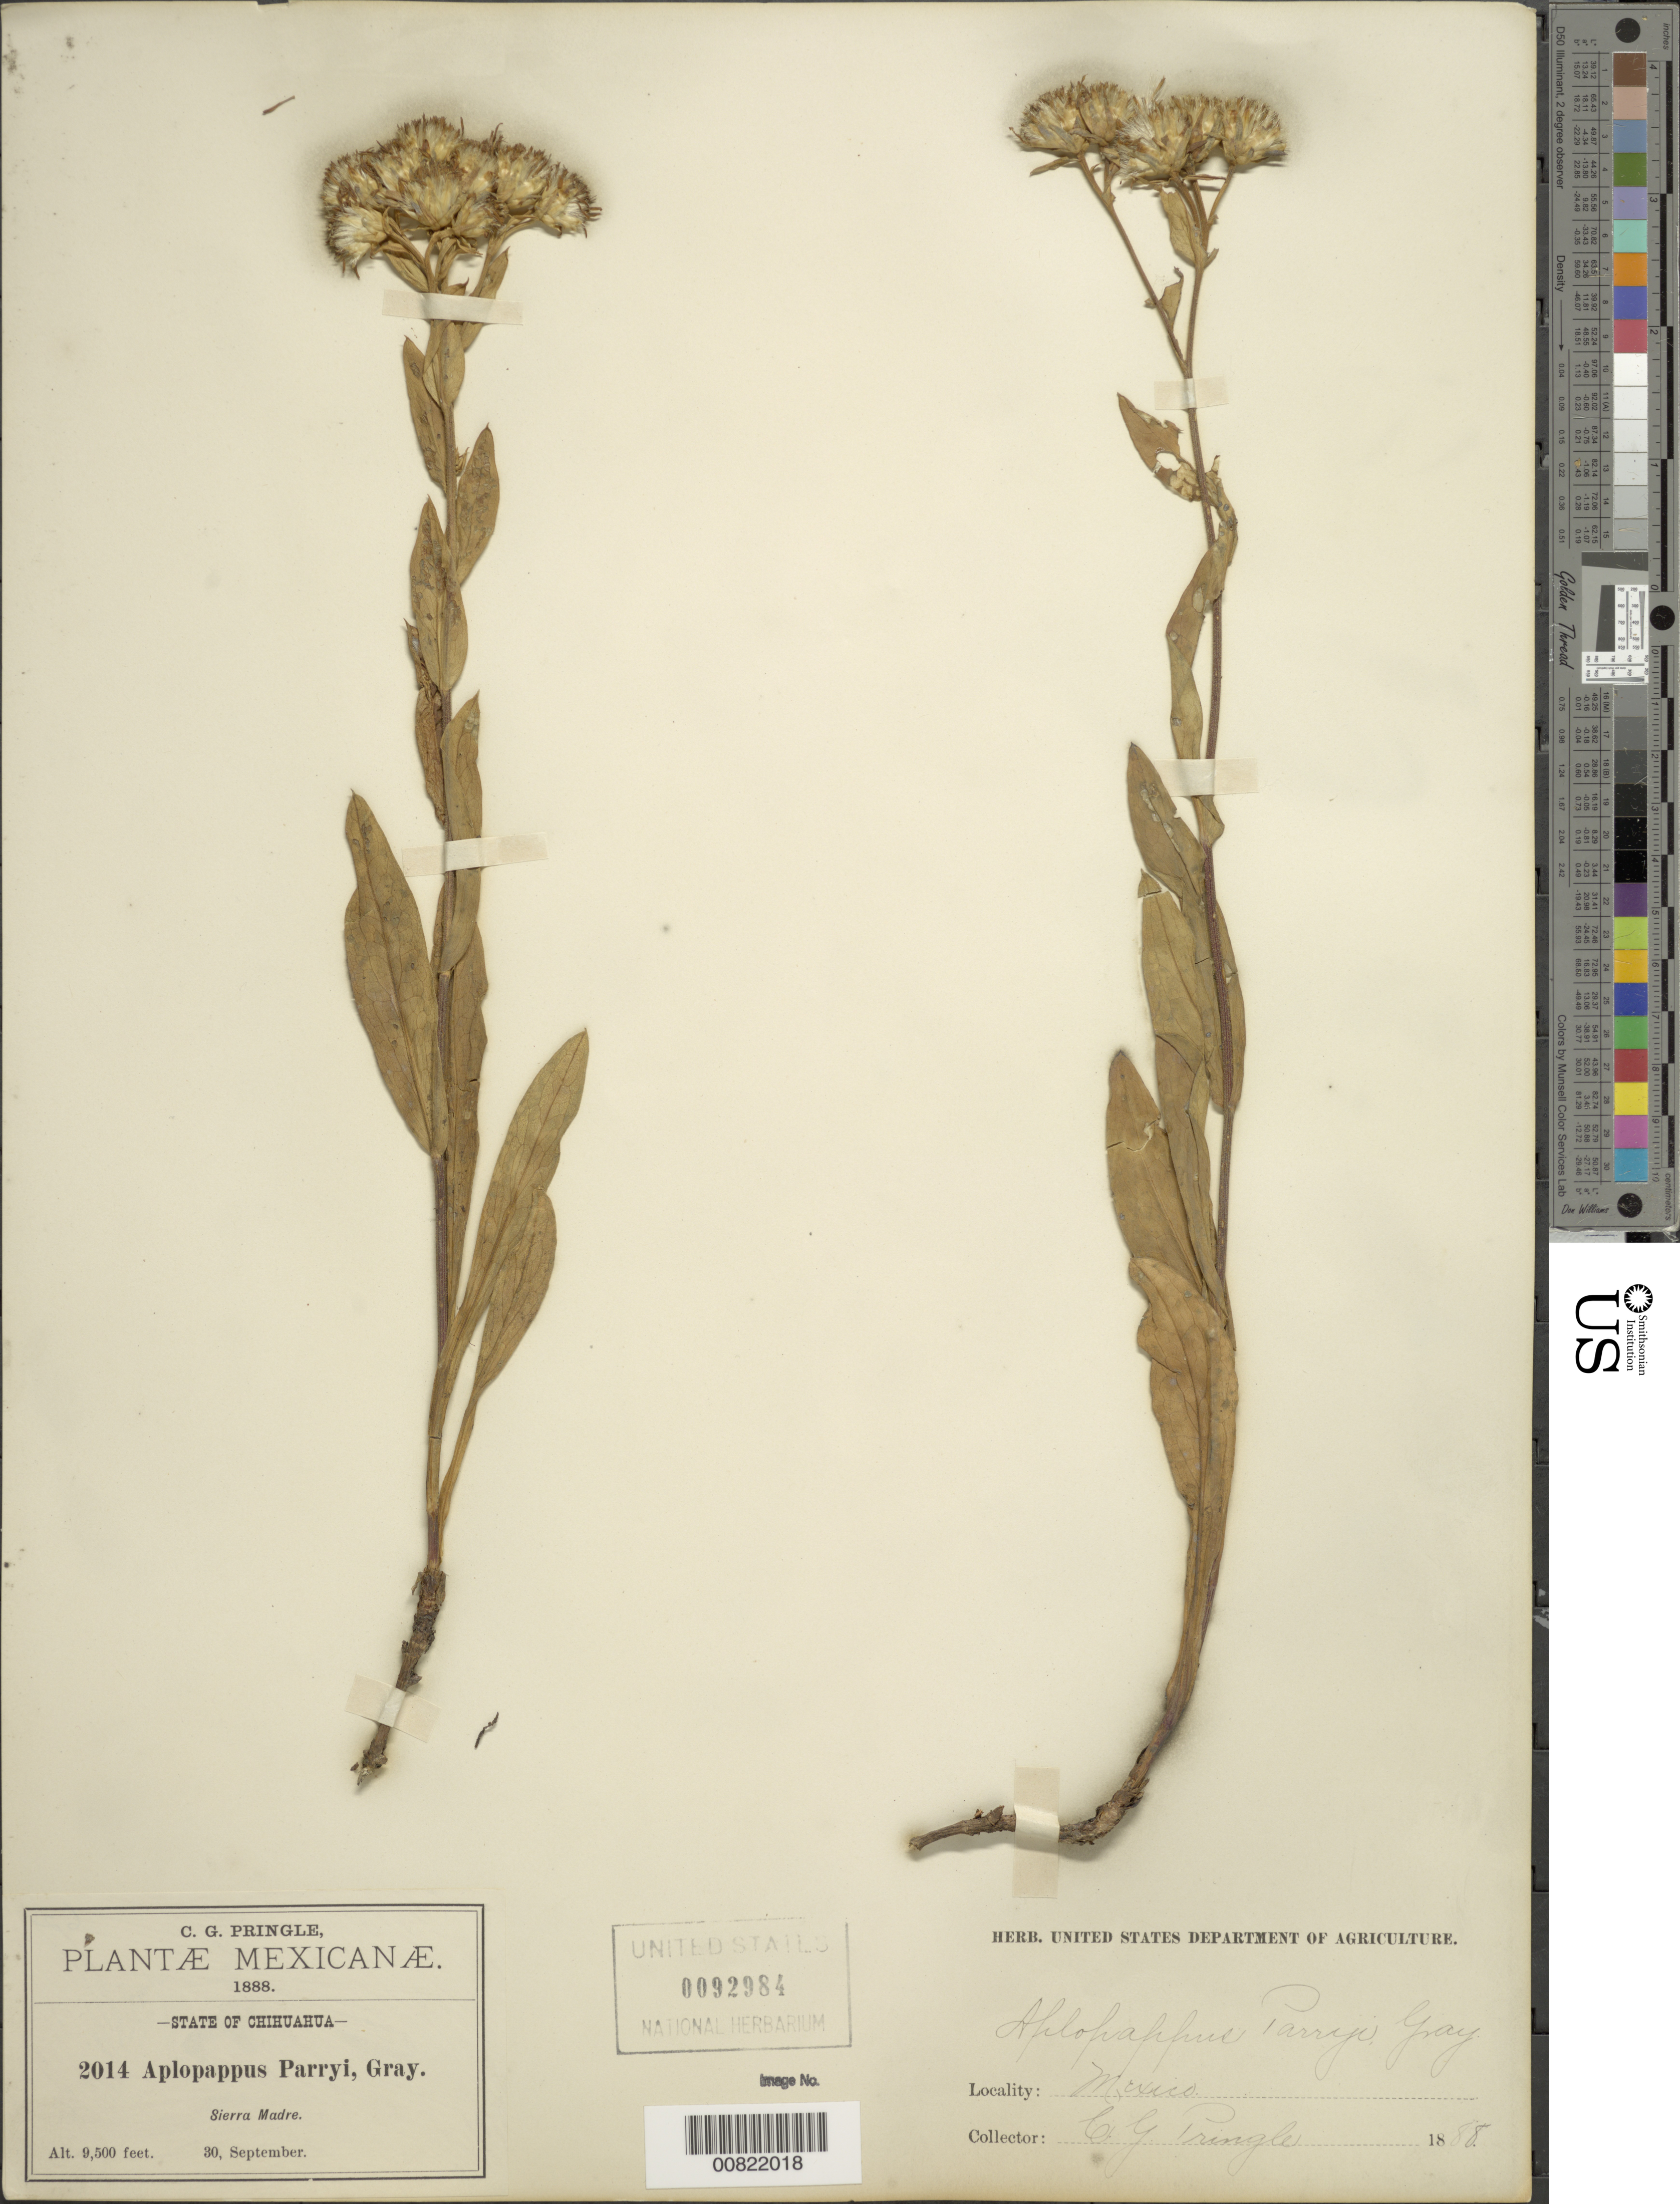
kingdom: Plantae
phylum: Tracheophyta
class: Magnoliopsida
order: Asterales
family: Asteraceae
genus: Solidago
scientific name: Solidago parryi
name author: (A. Gray) Greene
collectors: C. G. Pringle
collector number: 2014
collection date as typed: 30 Sep 1888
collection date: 1888-09-30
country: Mexico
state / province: Chihuahua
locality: Sierra Madre, Chihuahua.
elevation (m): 2896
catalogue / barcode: US 92984